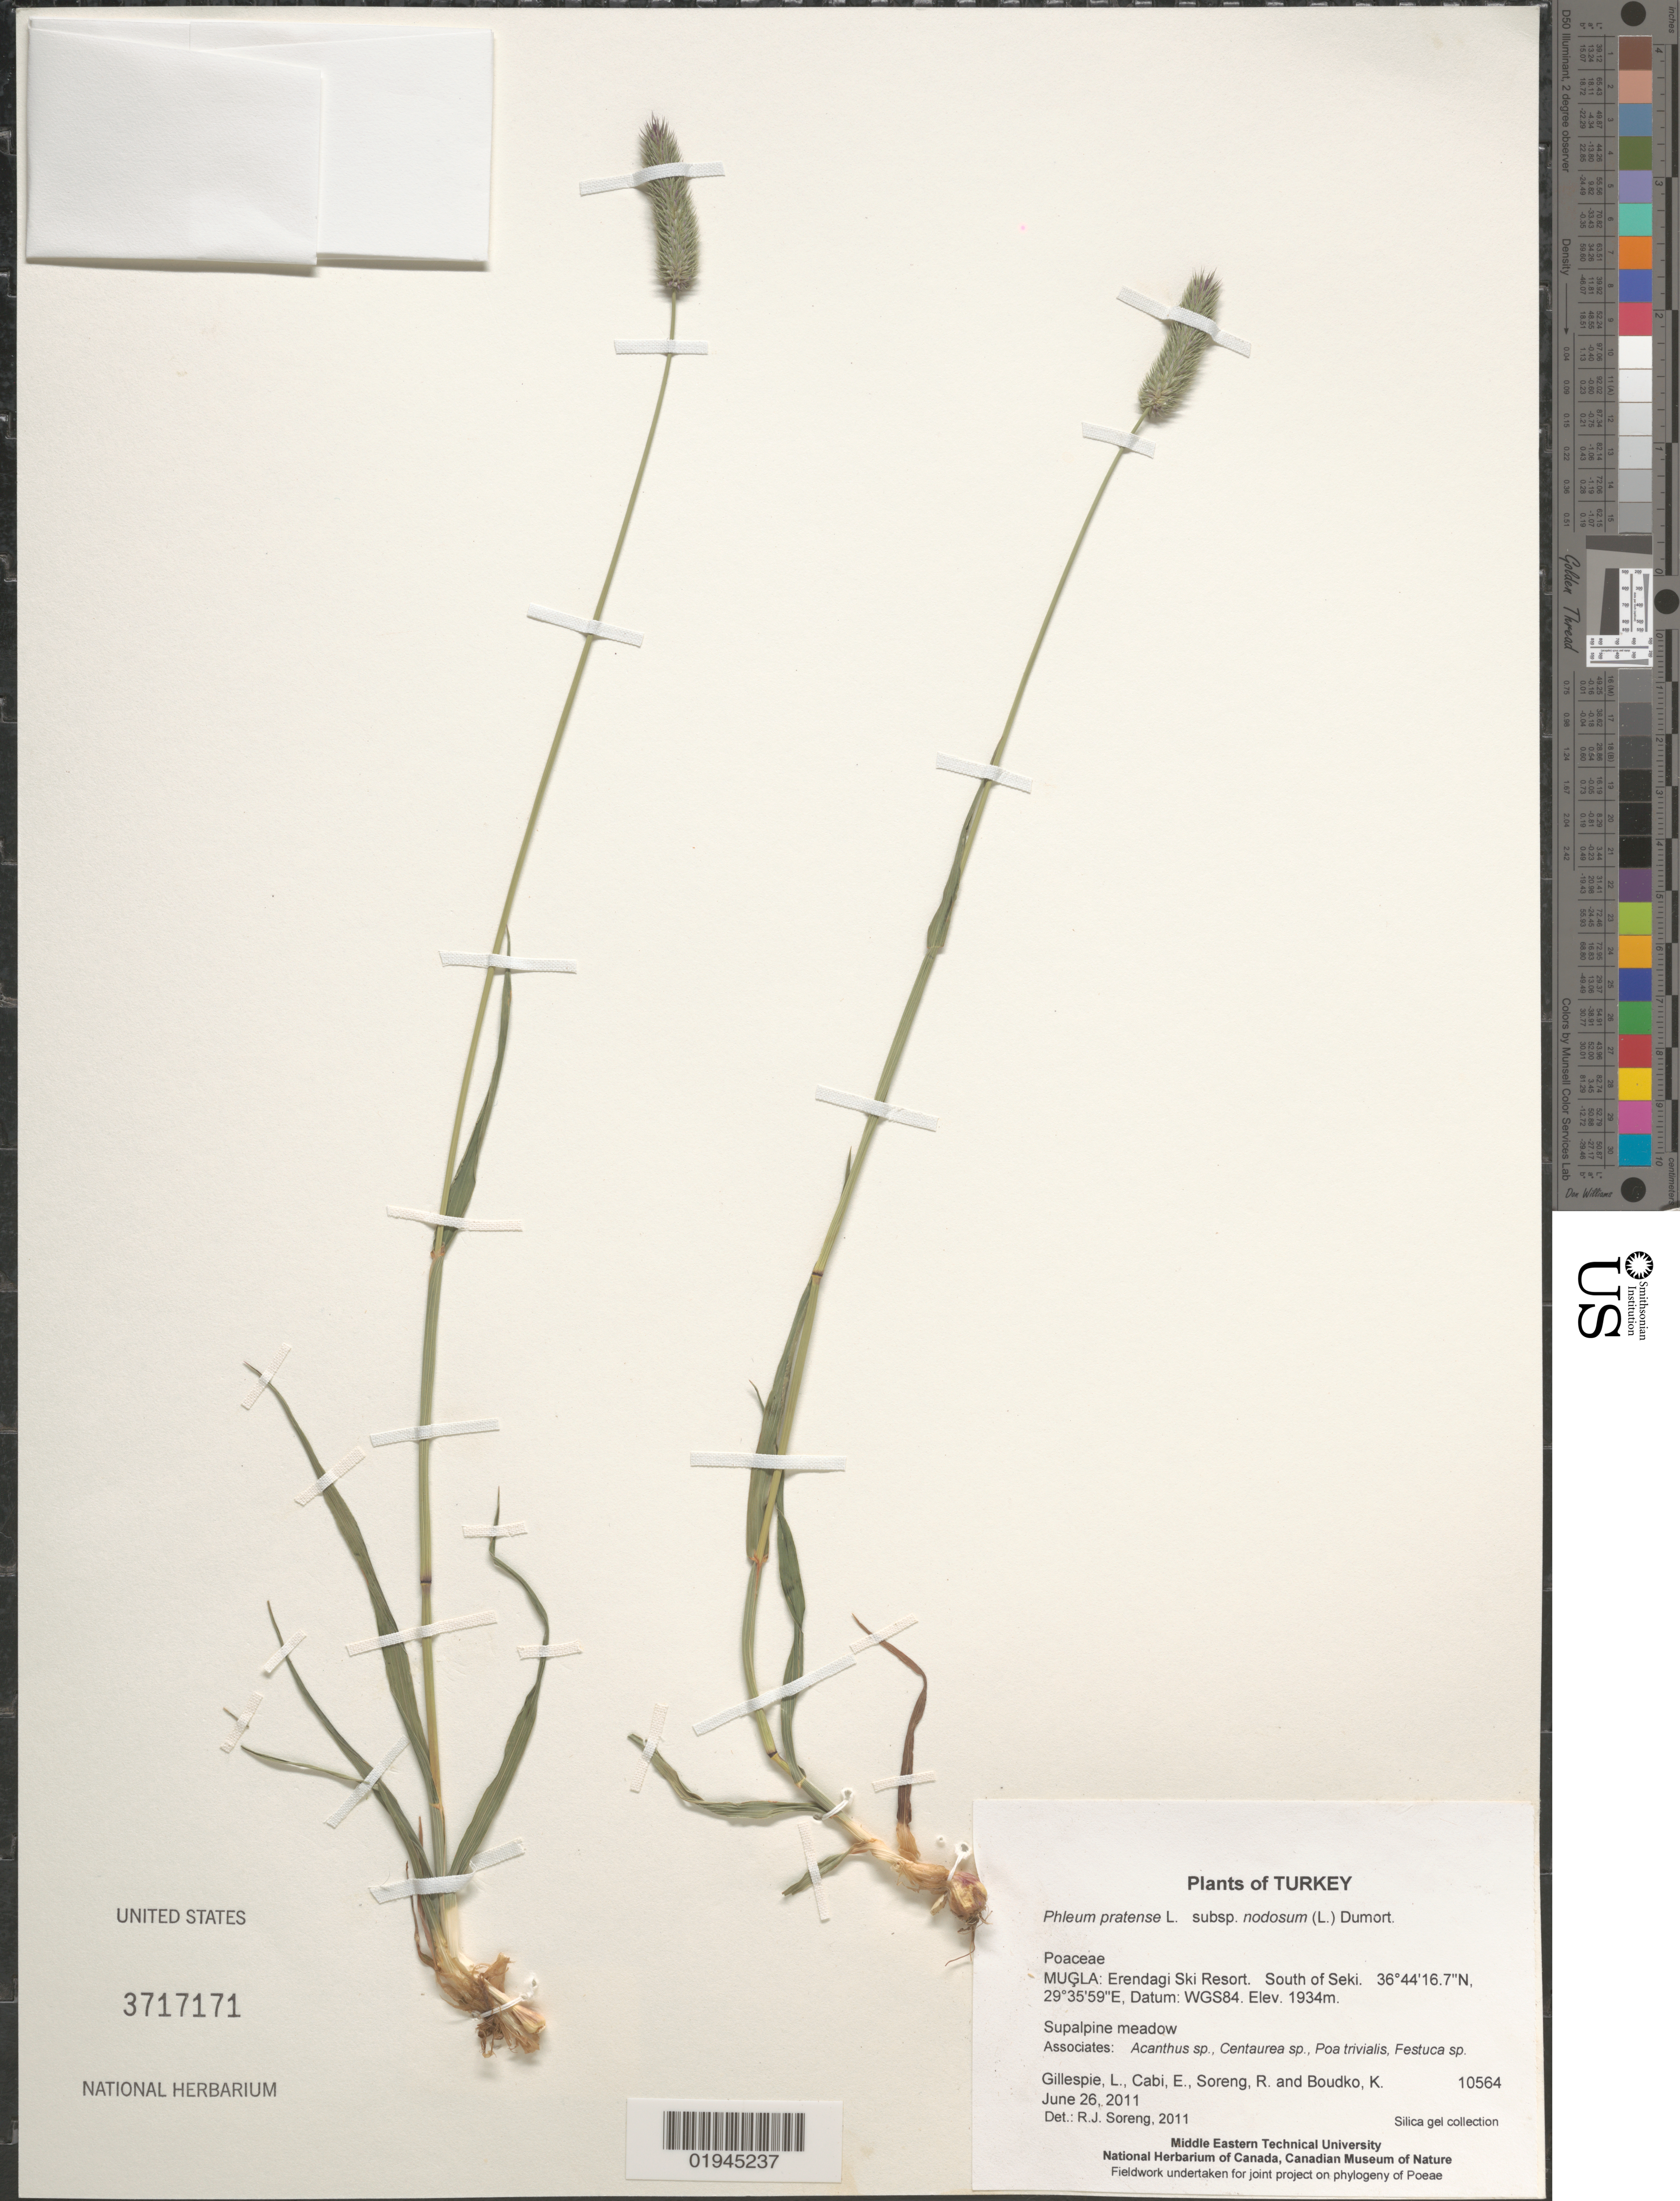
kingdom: Plantae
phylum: Tracheophyta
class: Liliopsida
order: Poales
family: Poaceae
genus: Phleum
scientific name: Phleum pratense subsp. nodosum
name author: (L.) Dumort.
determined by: Soreng, Robert J., Research Associate (BOT), Smithsonian Institution - National Museum of Natural History (UNITED STATES)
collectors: L. J. Gillespie, E. Cabi, R. J. Soreng & K. Boudko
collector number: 10564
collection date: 2011-06-26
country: Turkey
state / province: Mugla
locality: Erendagi Ski Resort. South of Seki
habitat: Supalpine meadow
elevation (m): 1934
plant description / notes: FT = P. bertolini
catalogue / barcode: US 3717171